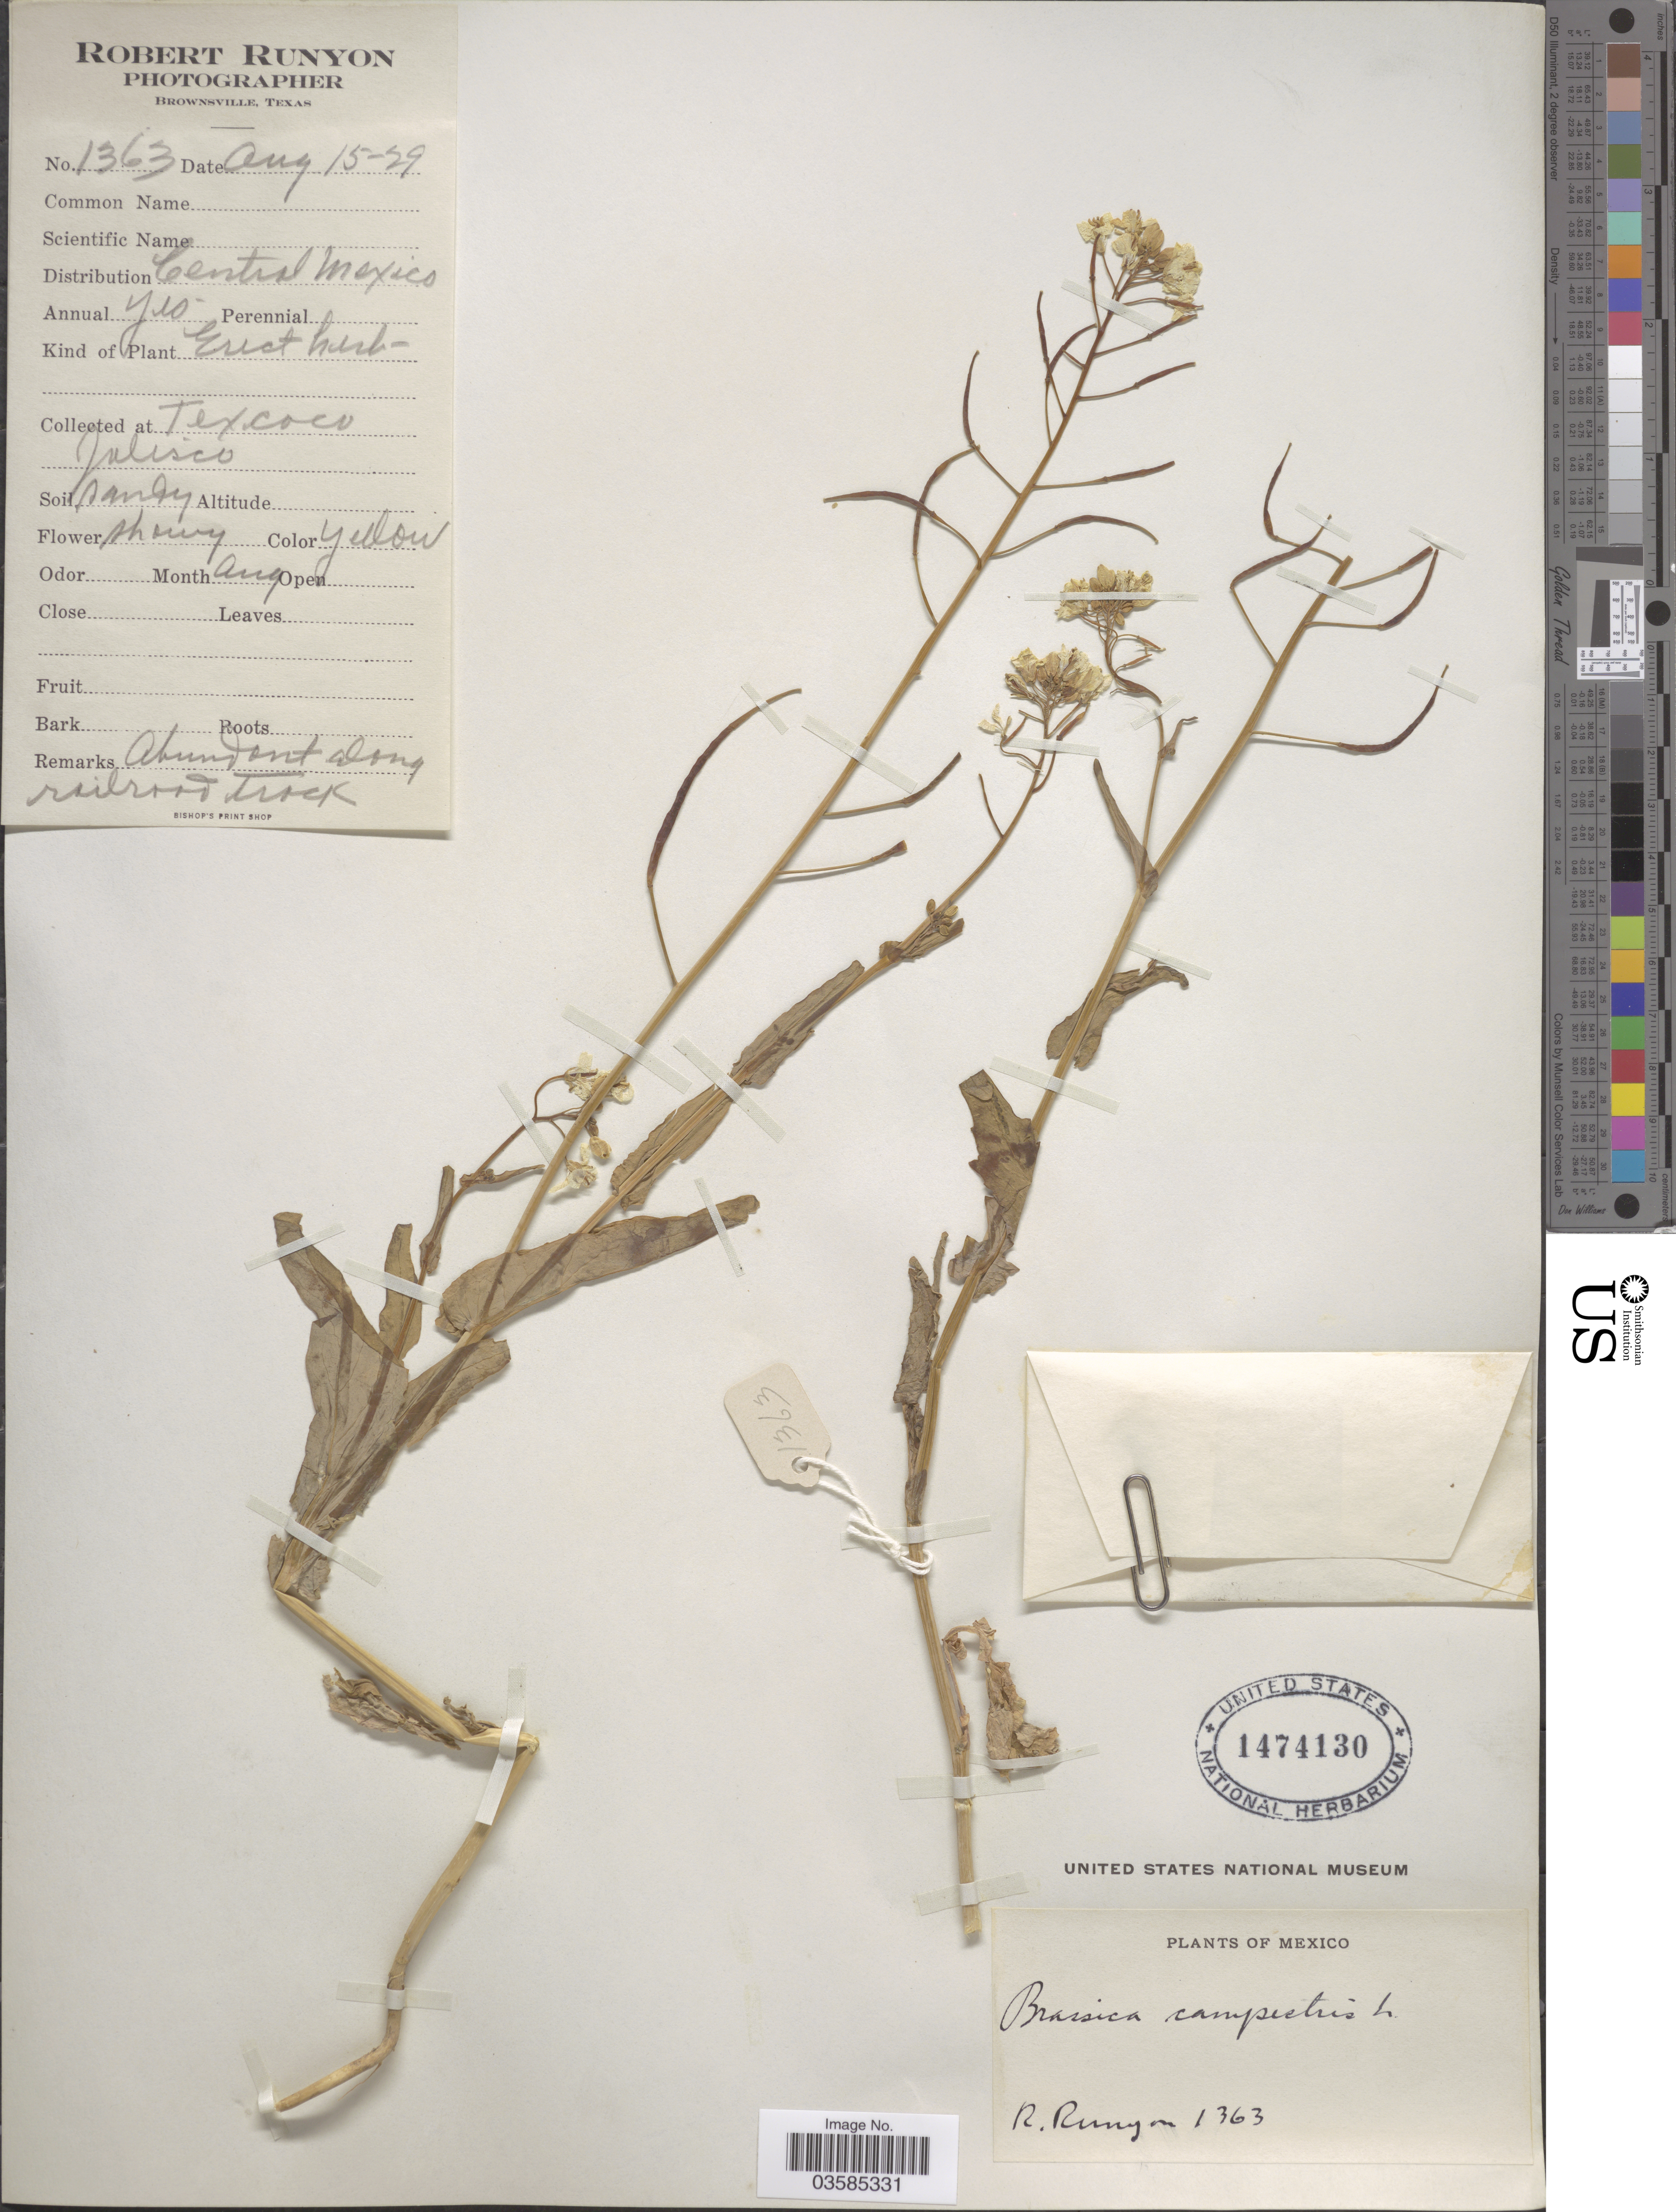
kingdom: Plantae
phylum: Tracheophyta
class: Magnoliopsida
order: Brassicales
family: Brassicaceae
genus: Brassica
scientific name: Brassica campestris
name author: L.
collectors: R. Runyon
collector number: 1363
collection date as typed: Transcribed d/m/y: 15/8/29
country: Mexico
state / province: Jalisco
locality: Texcoco. Abundant along railroad track.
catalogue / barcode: US 1474130